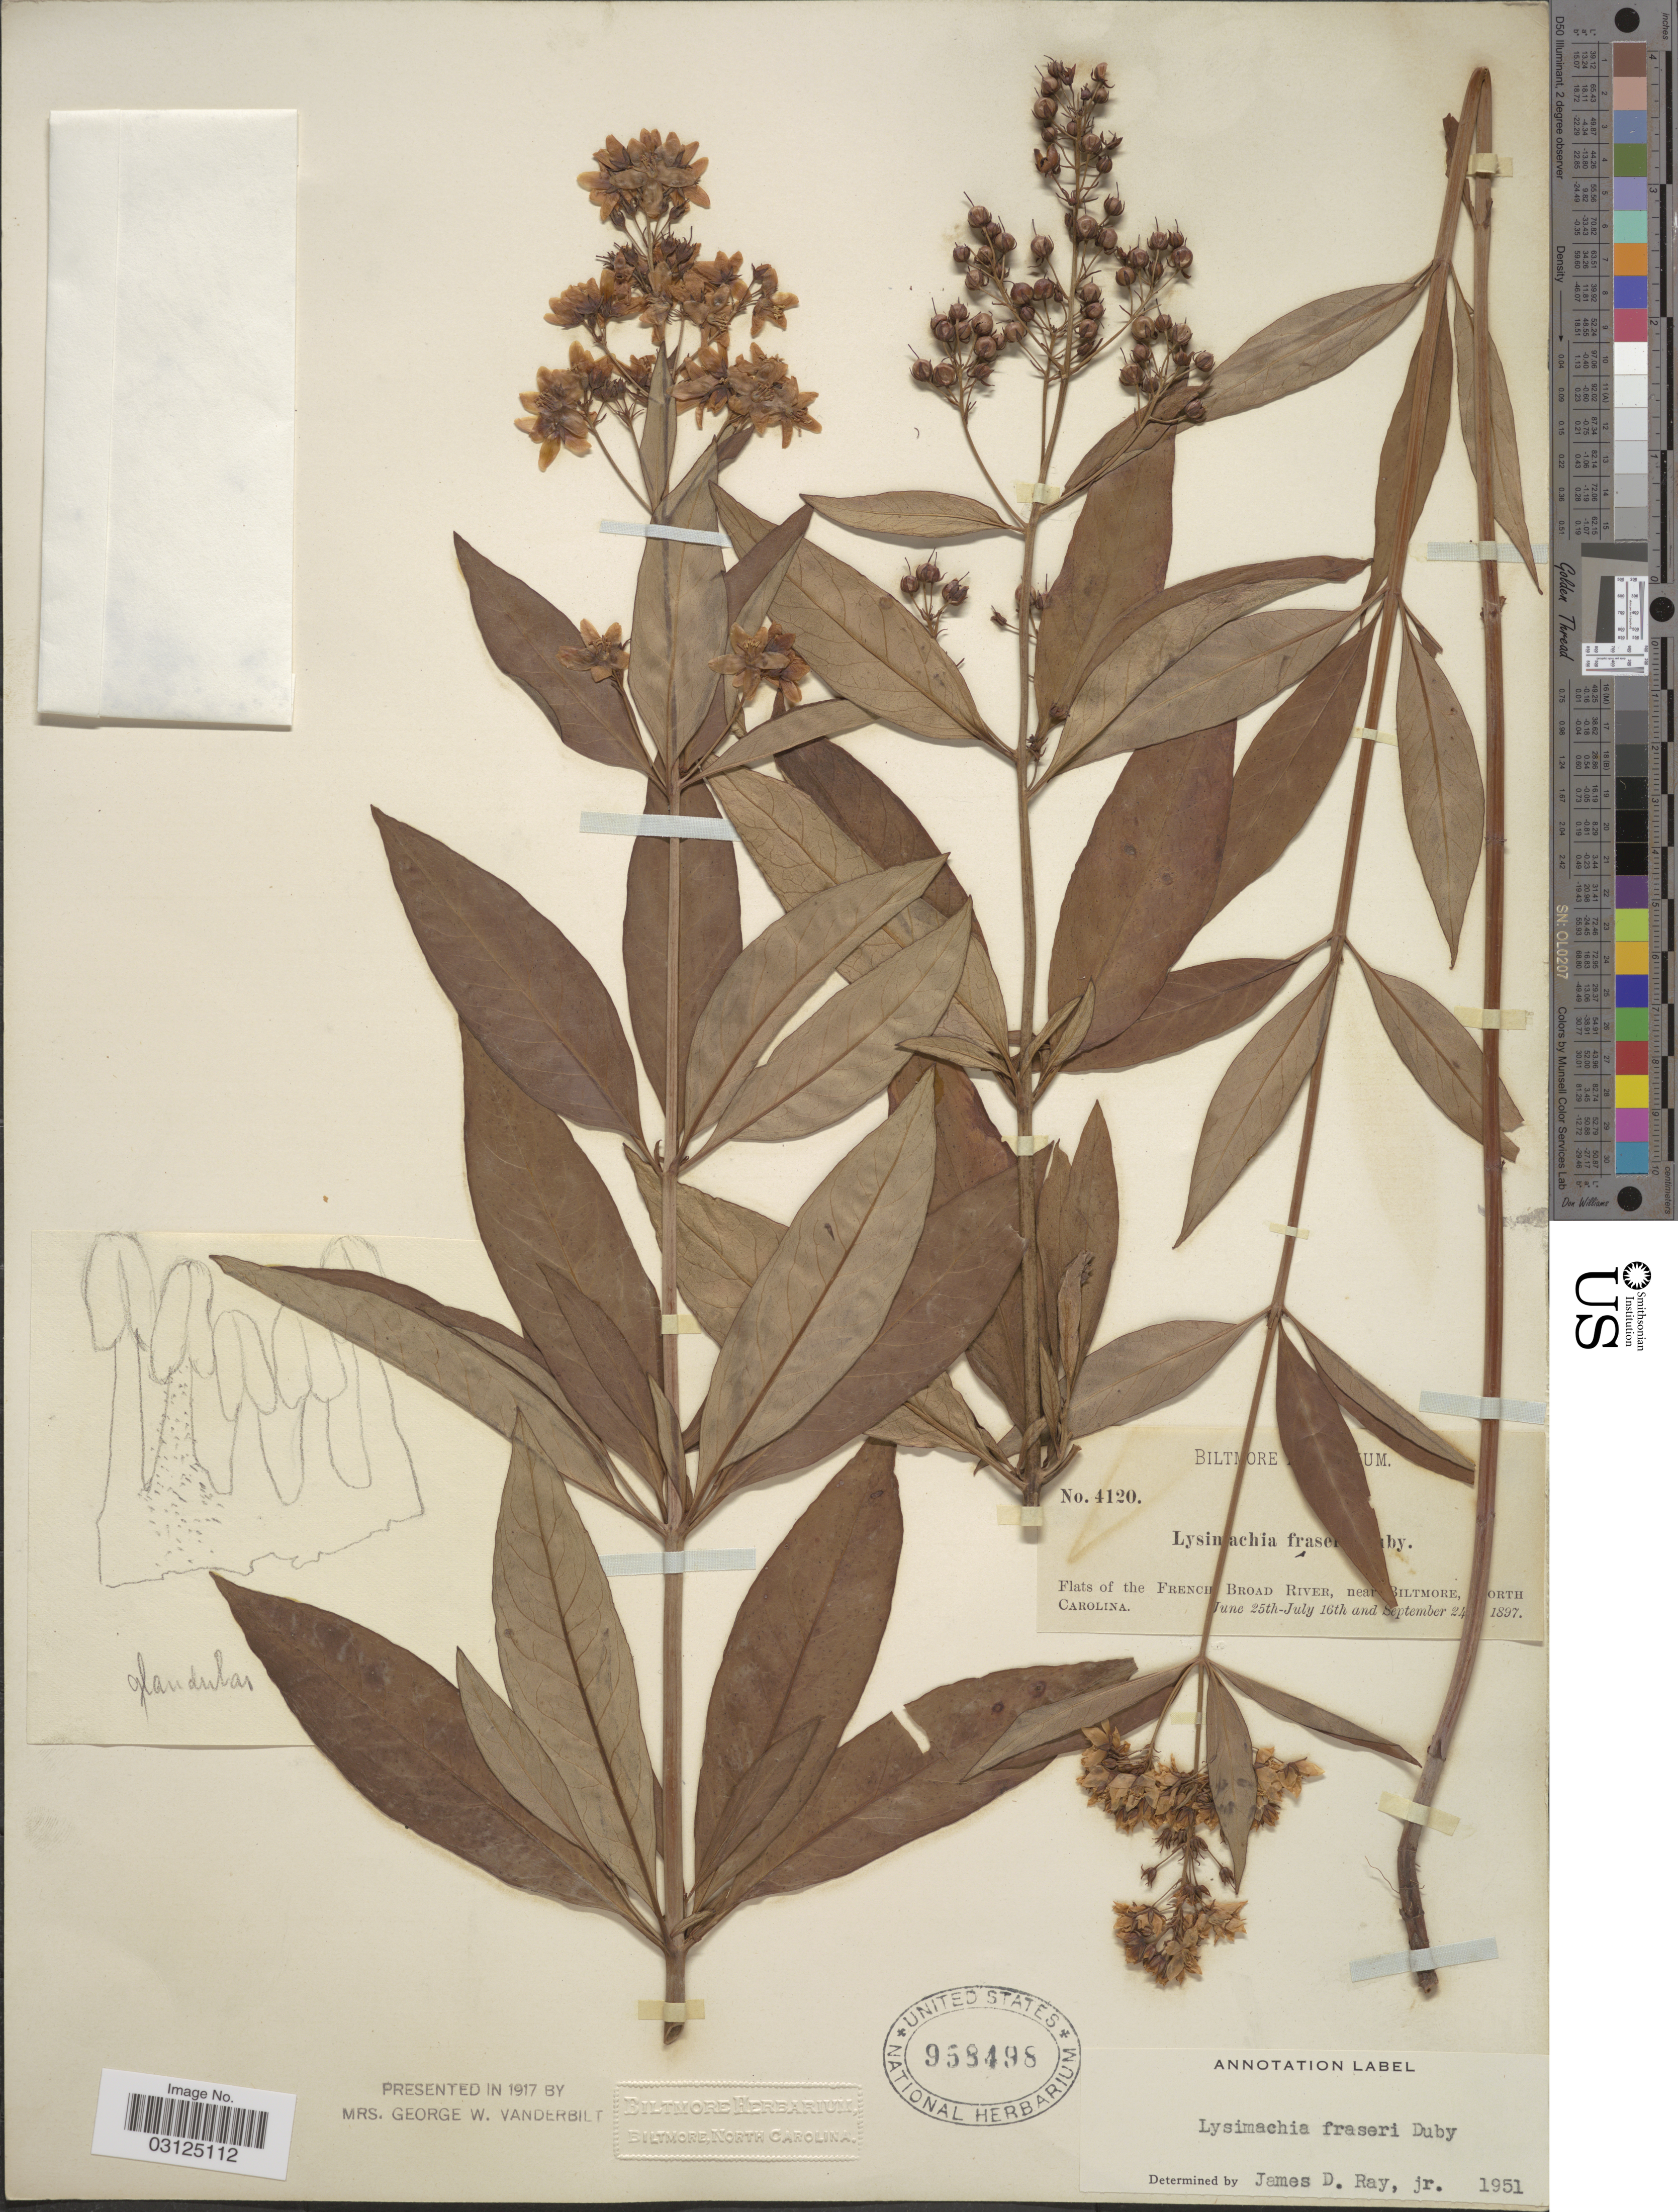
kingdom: Plantae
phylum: Tracheophyta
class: Magnoliopsida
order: Ericales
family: Primulaceae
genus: Lysimachia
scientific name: Lysimachia fraseri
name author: Duby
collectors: ex herb. Biltmore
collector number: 4120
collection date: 1897-06-25/1897-09-24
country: United States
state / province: North Carolina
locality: Flats of the French Broad River near Biltmore.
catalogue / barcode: US 958498